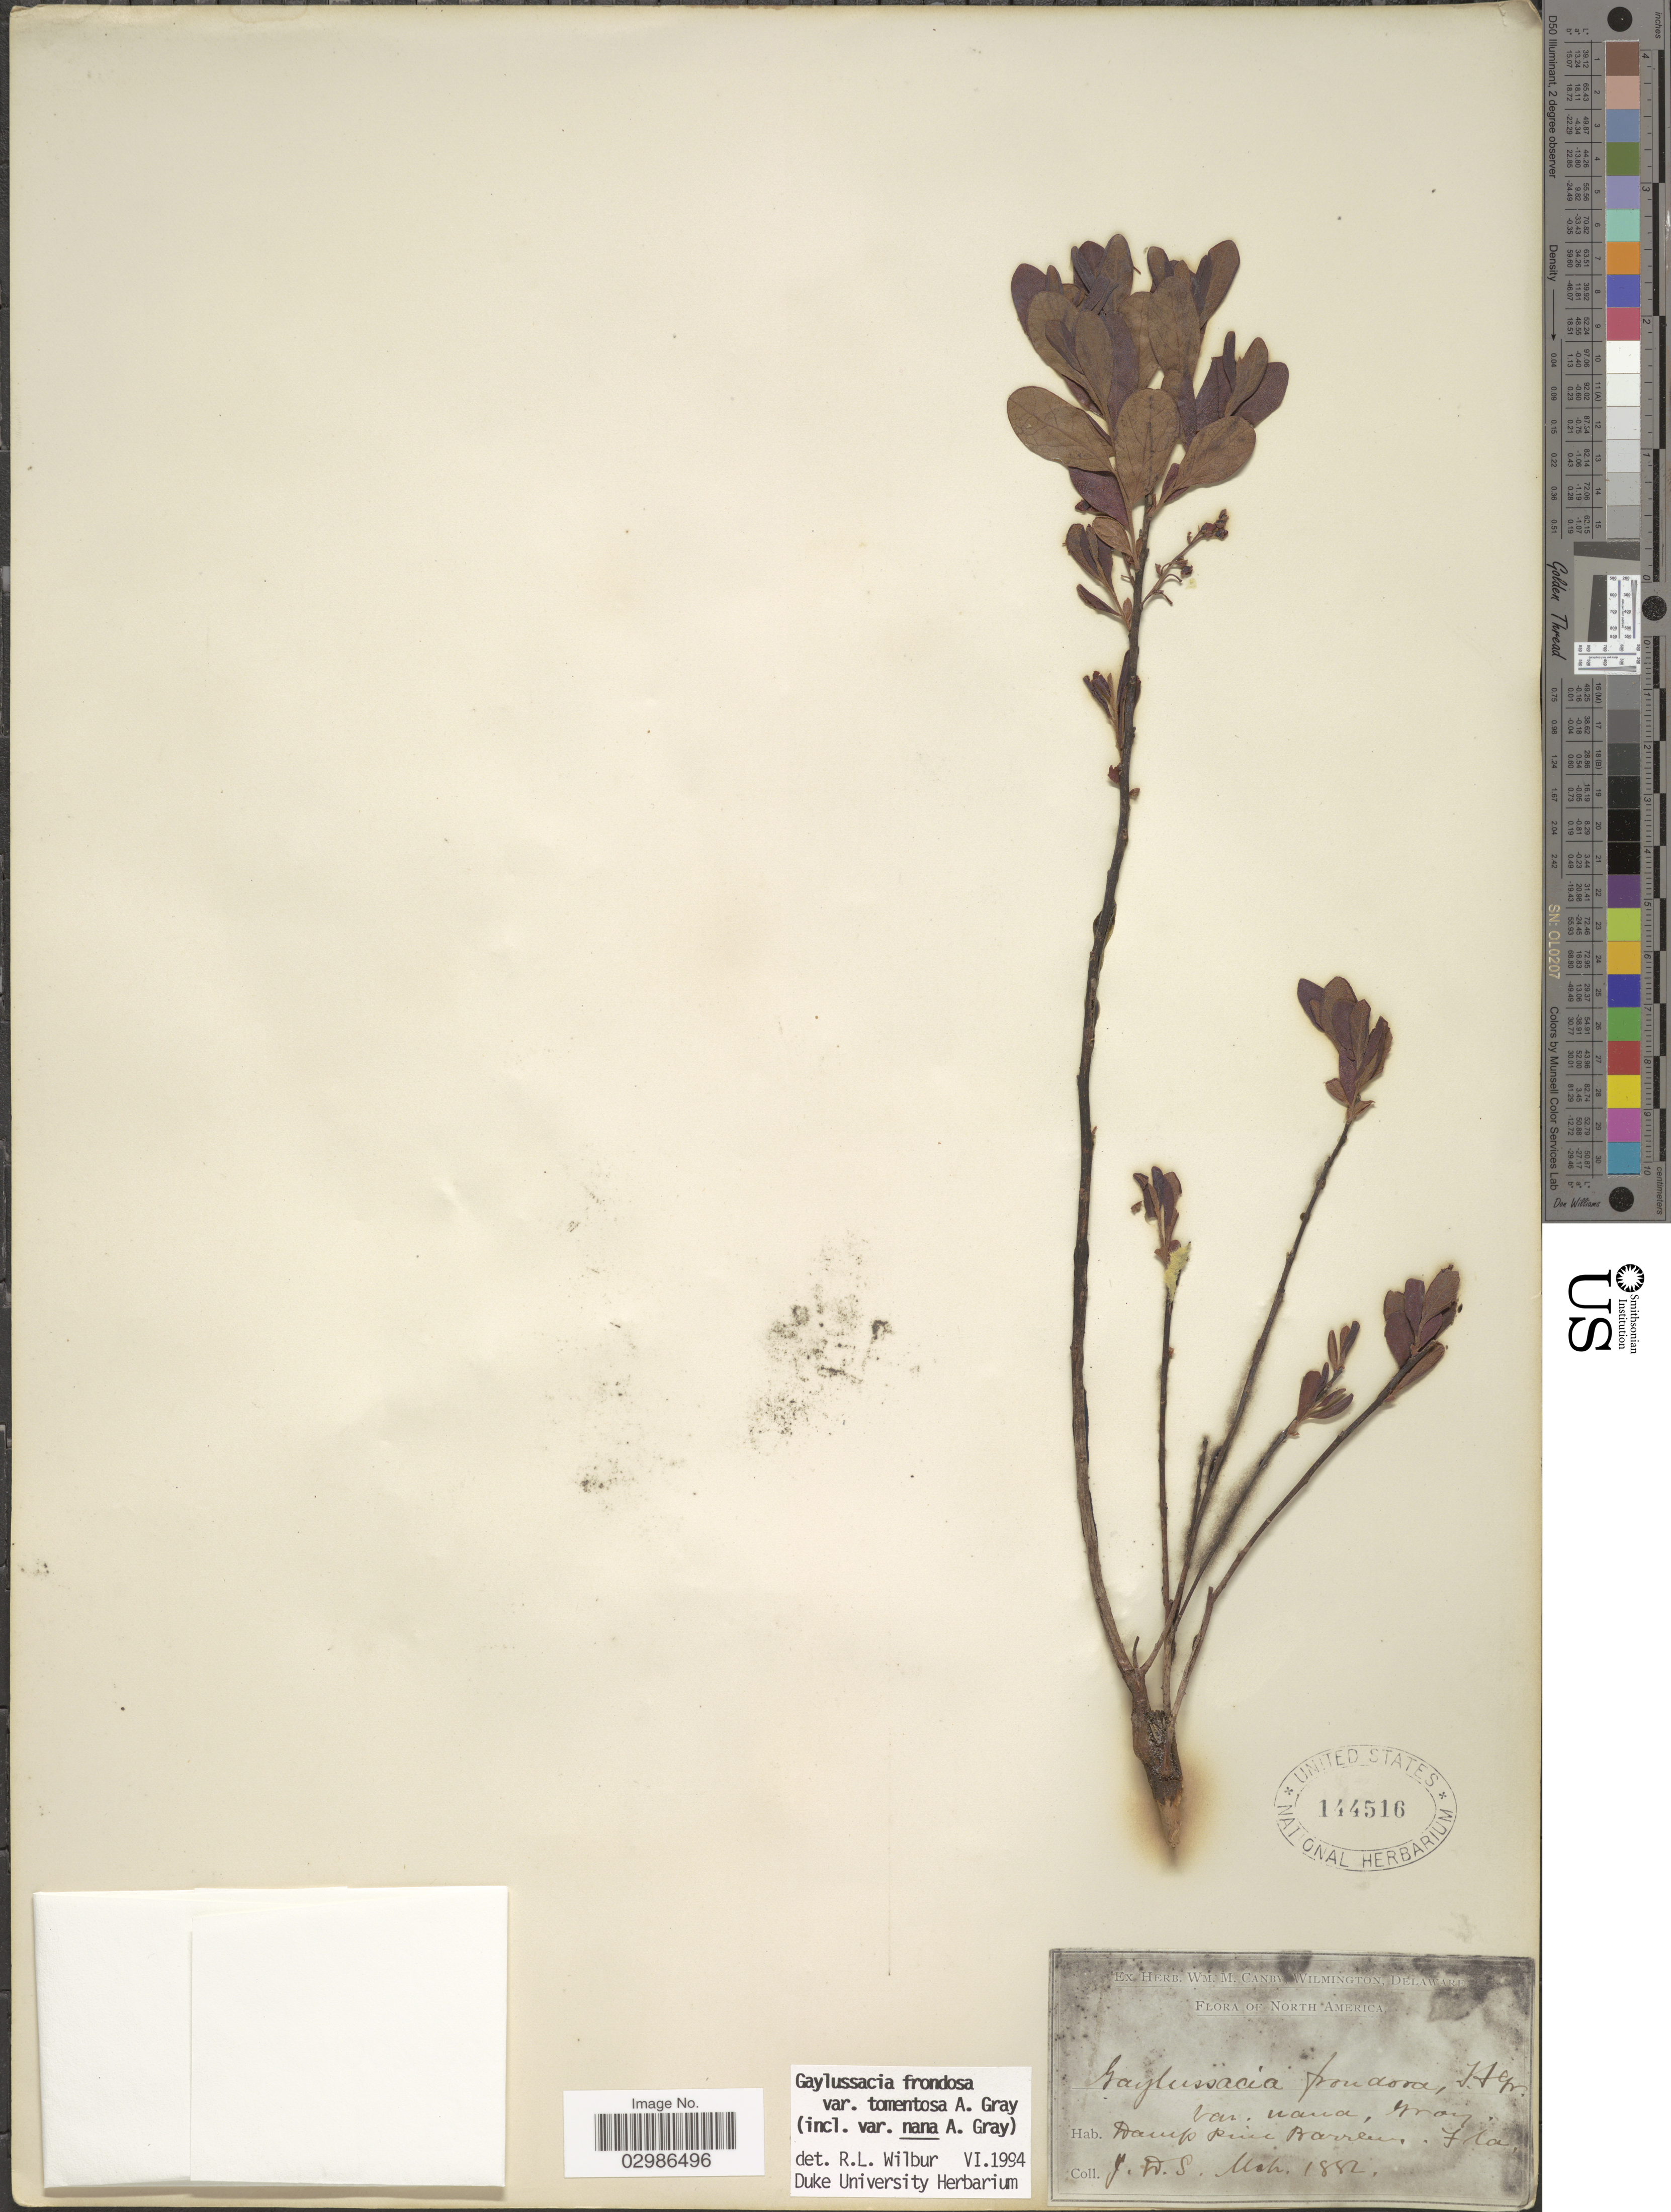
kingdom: Plantae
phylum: Tracheophyta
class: Magnoliopsida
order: Ericales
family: Ericaceae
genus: Gaylussacia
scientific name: Gaylussacia frondosa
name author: (L.) Torr. & A. Gray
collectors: J. D. S.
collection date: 1882-03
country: United States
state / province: Florida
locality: Fla.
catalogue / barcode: US 144516